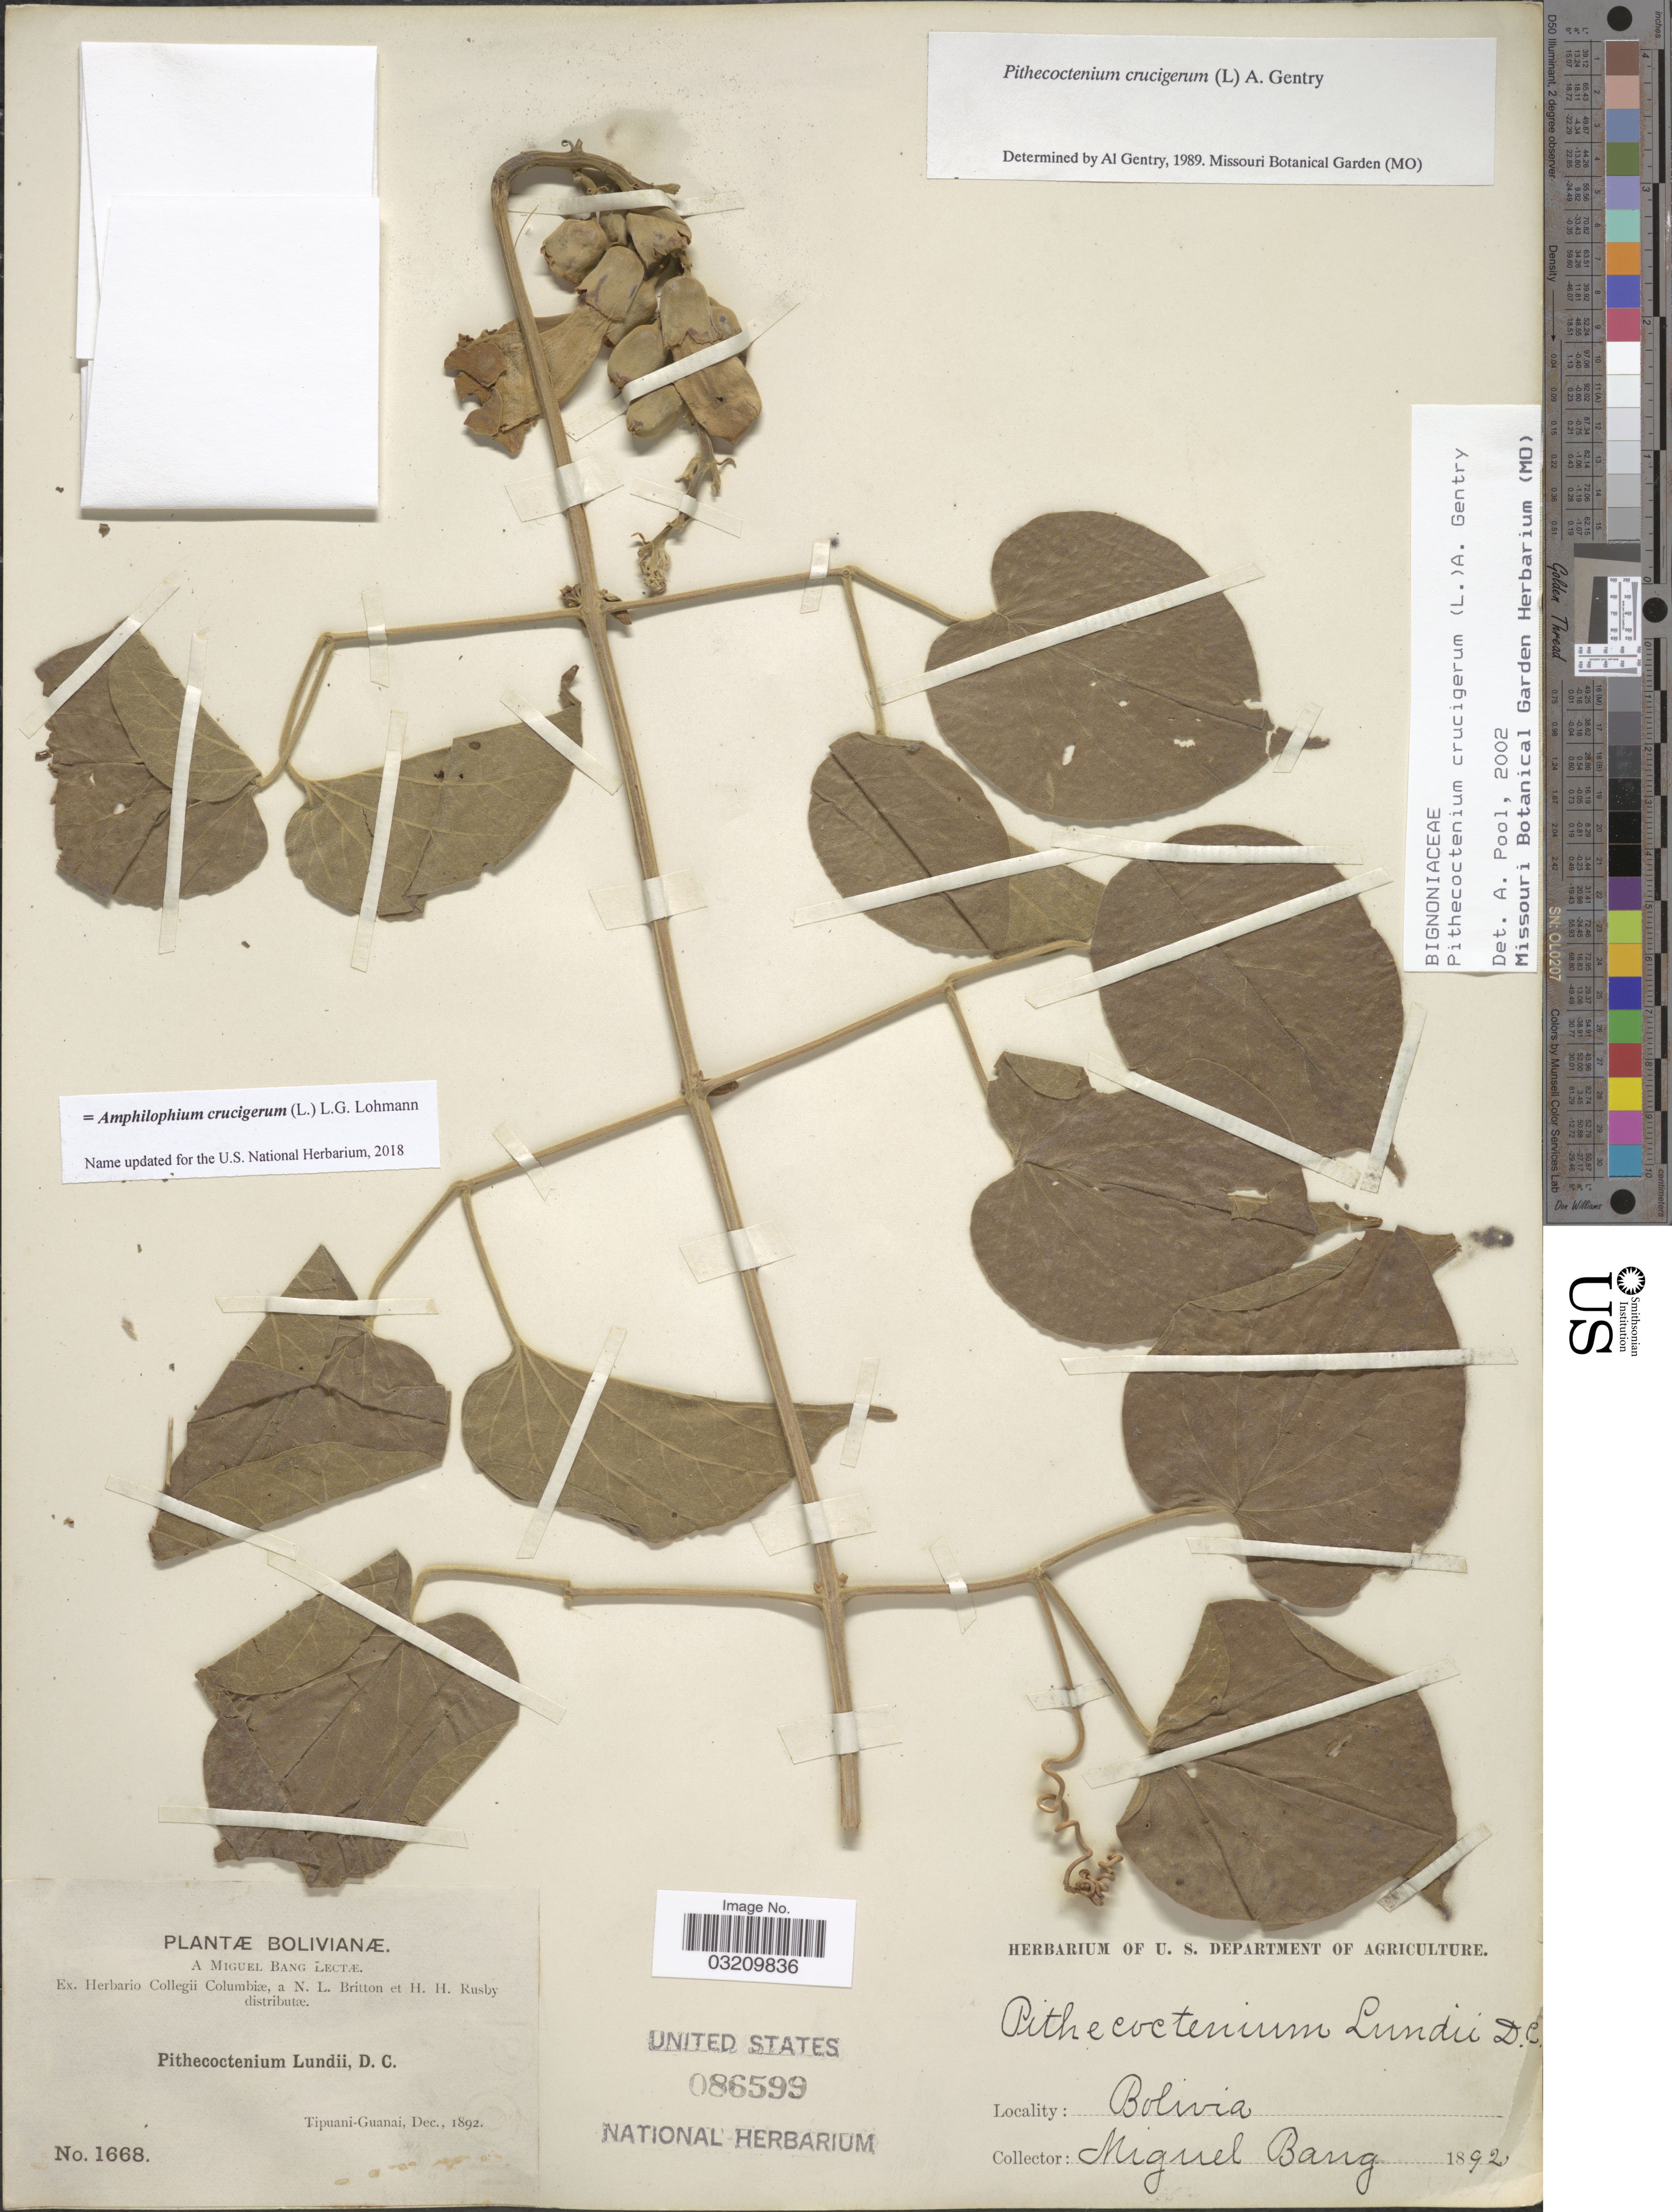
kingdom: Plantae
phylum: Tracheophyta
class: Magnoliopsida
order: Lamiales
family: Bignoniaceae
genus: Amphilophium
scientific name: Amphilophium crucigerum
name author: (L.) L.G. Lohmann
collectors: M. Bang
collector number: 1668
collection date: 1892-12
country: Bolivia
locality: Tipuani-Guanai.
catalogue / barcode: US 86599